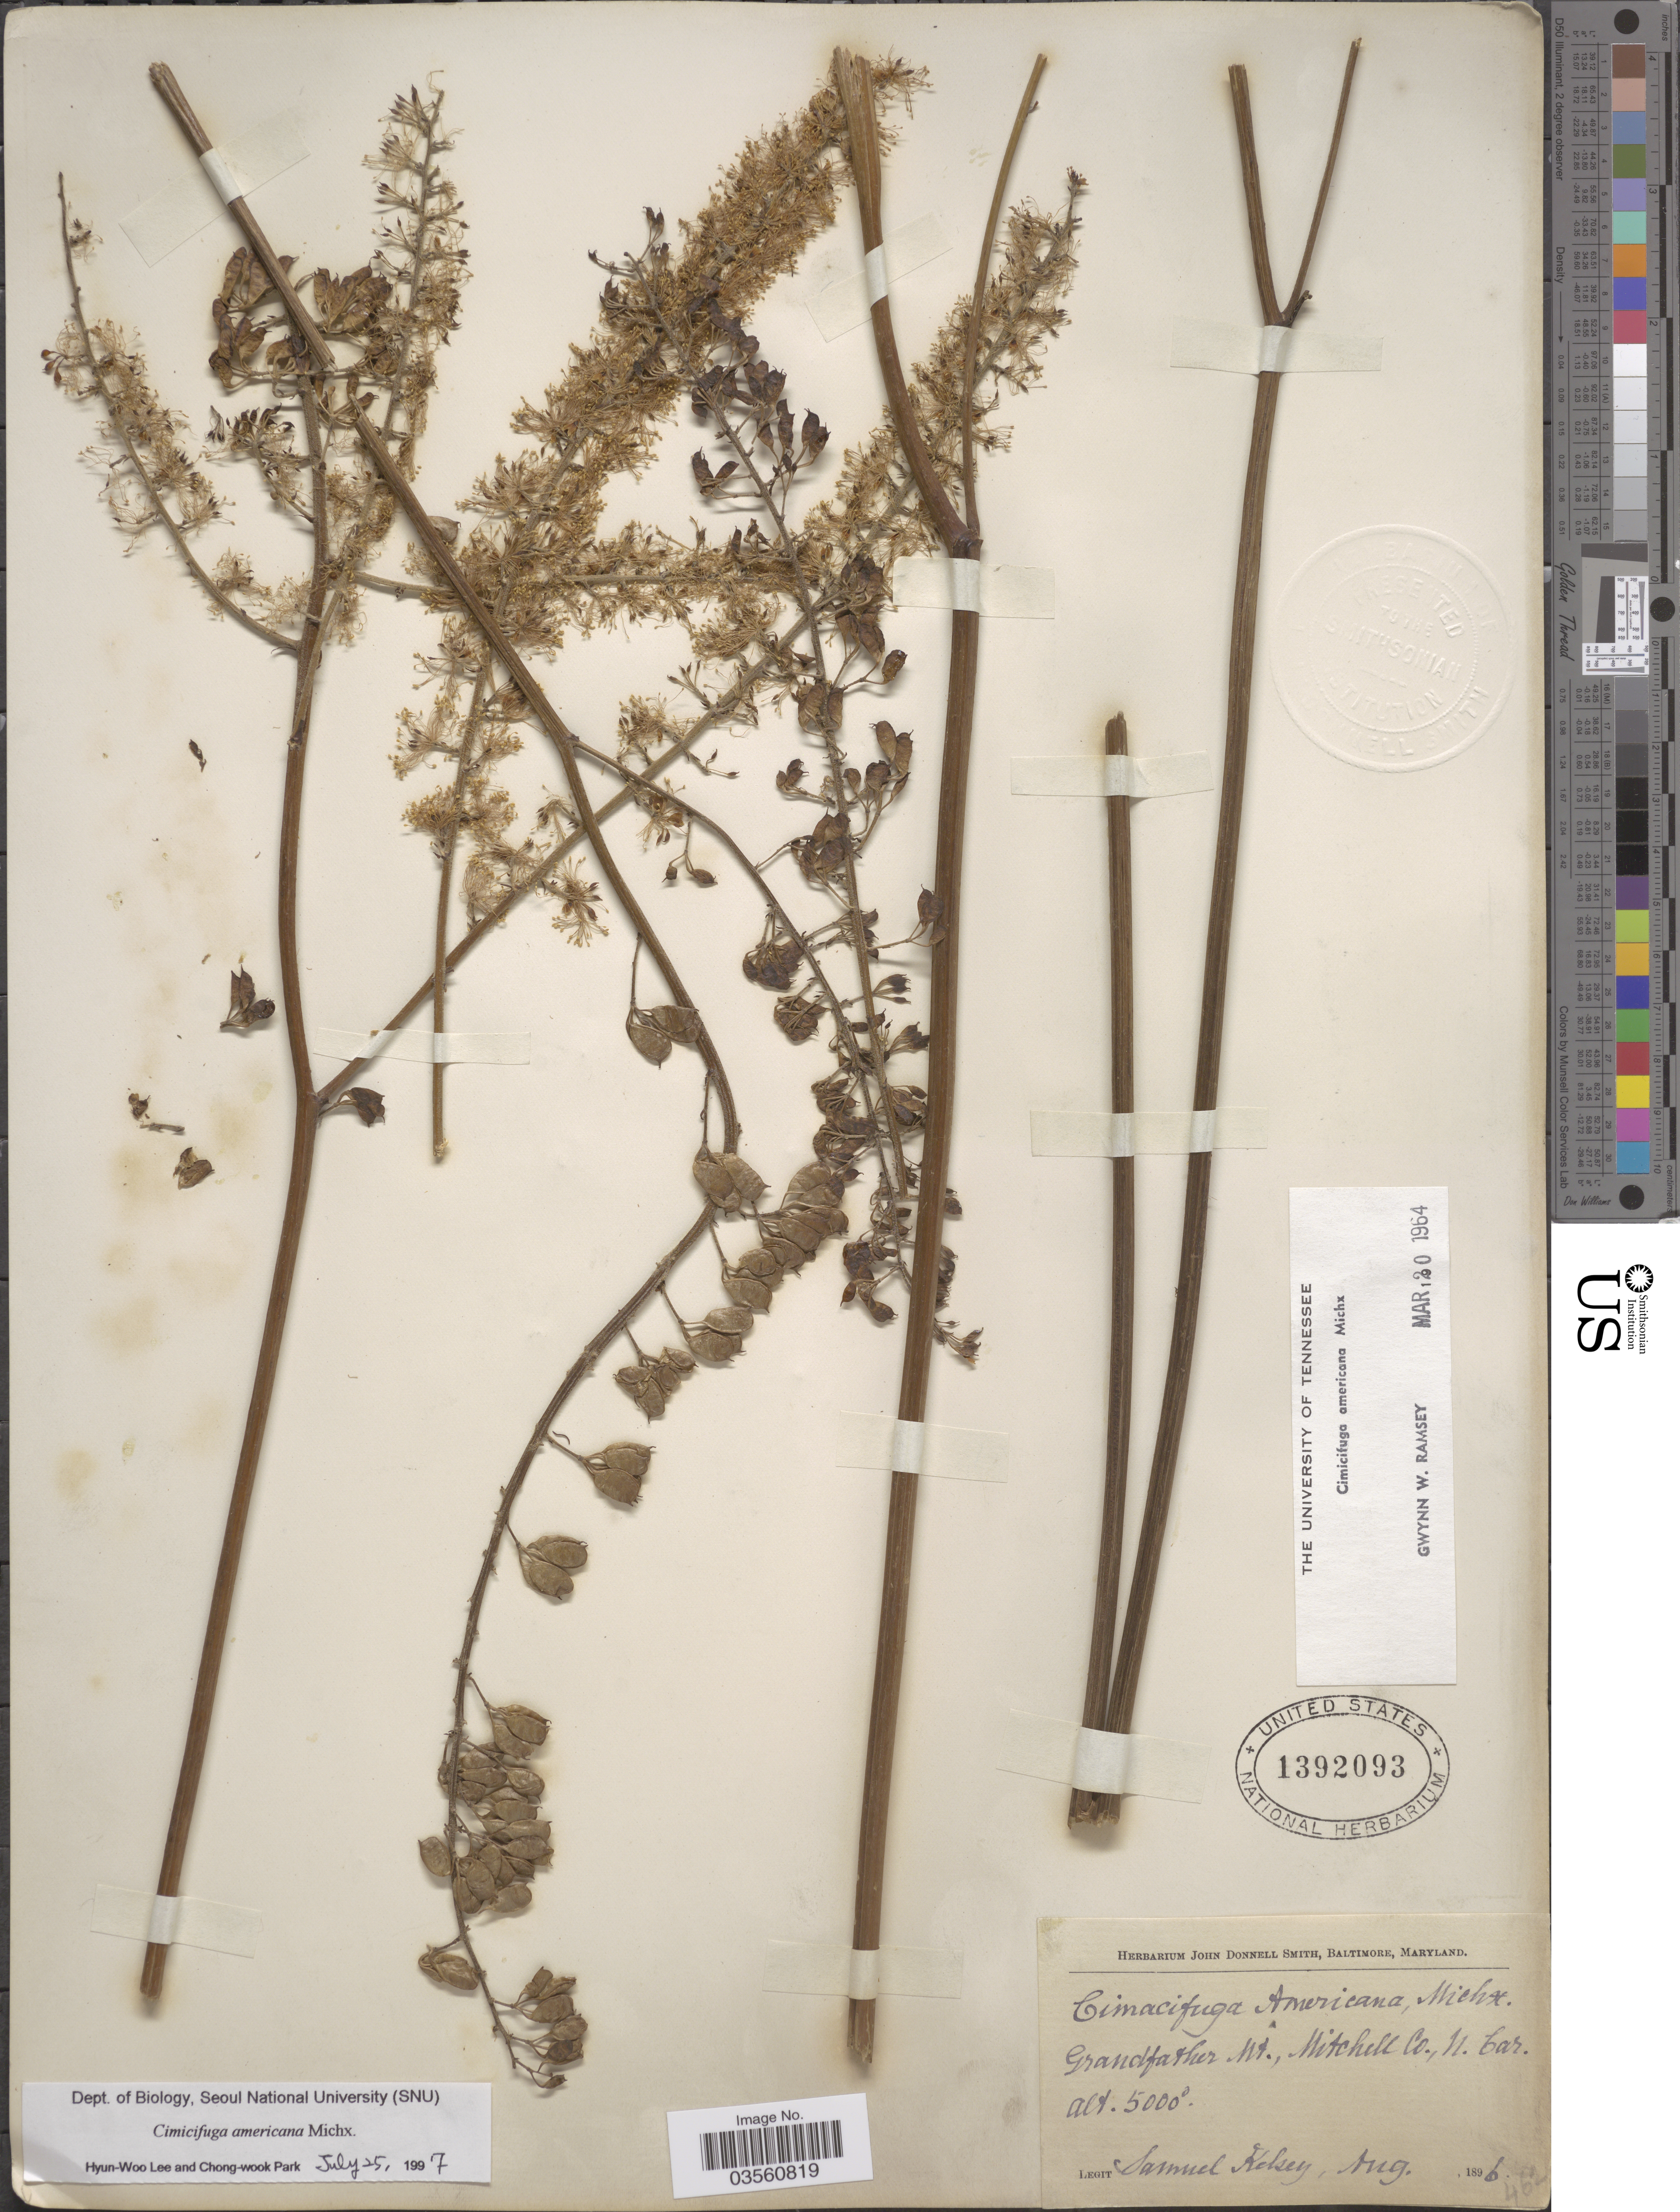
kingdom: Plantae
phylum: Tracheophyta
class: Magnoliopsida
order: Ranunculales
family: Ranunculaceae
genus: Actaea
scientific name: Actaea podocarpa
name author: DC.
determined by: Strong, M. T., (US), Smithsonian Institution - National Museum of Natural History (UNITED STATES)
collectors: S. Kelsey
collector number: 462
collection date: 1896-08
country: United States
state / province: North Carolina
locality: Grandfather Mt., Mitchell Co.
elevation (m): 1524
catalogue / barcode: US 1392093